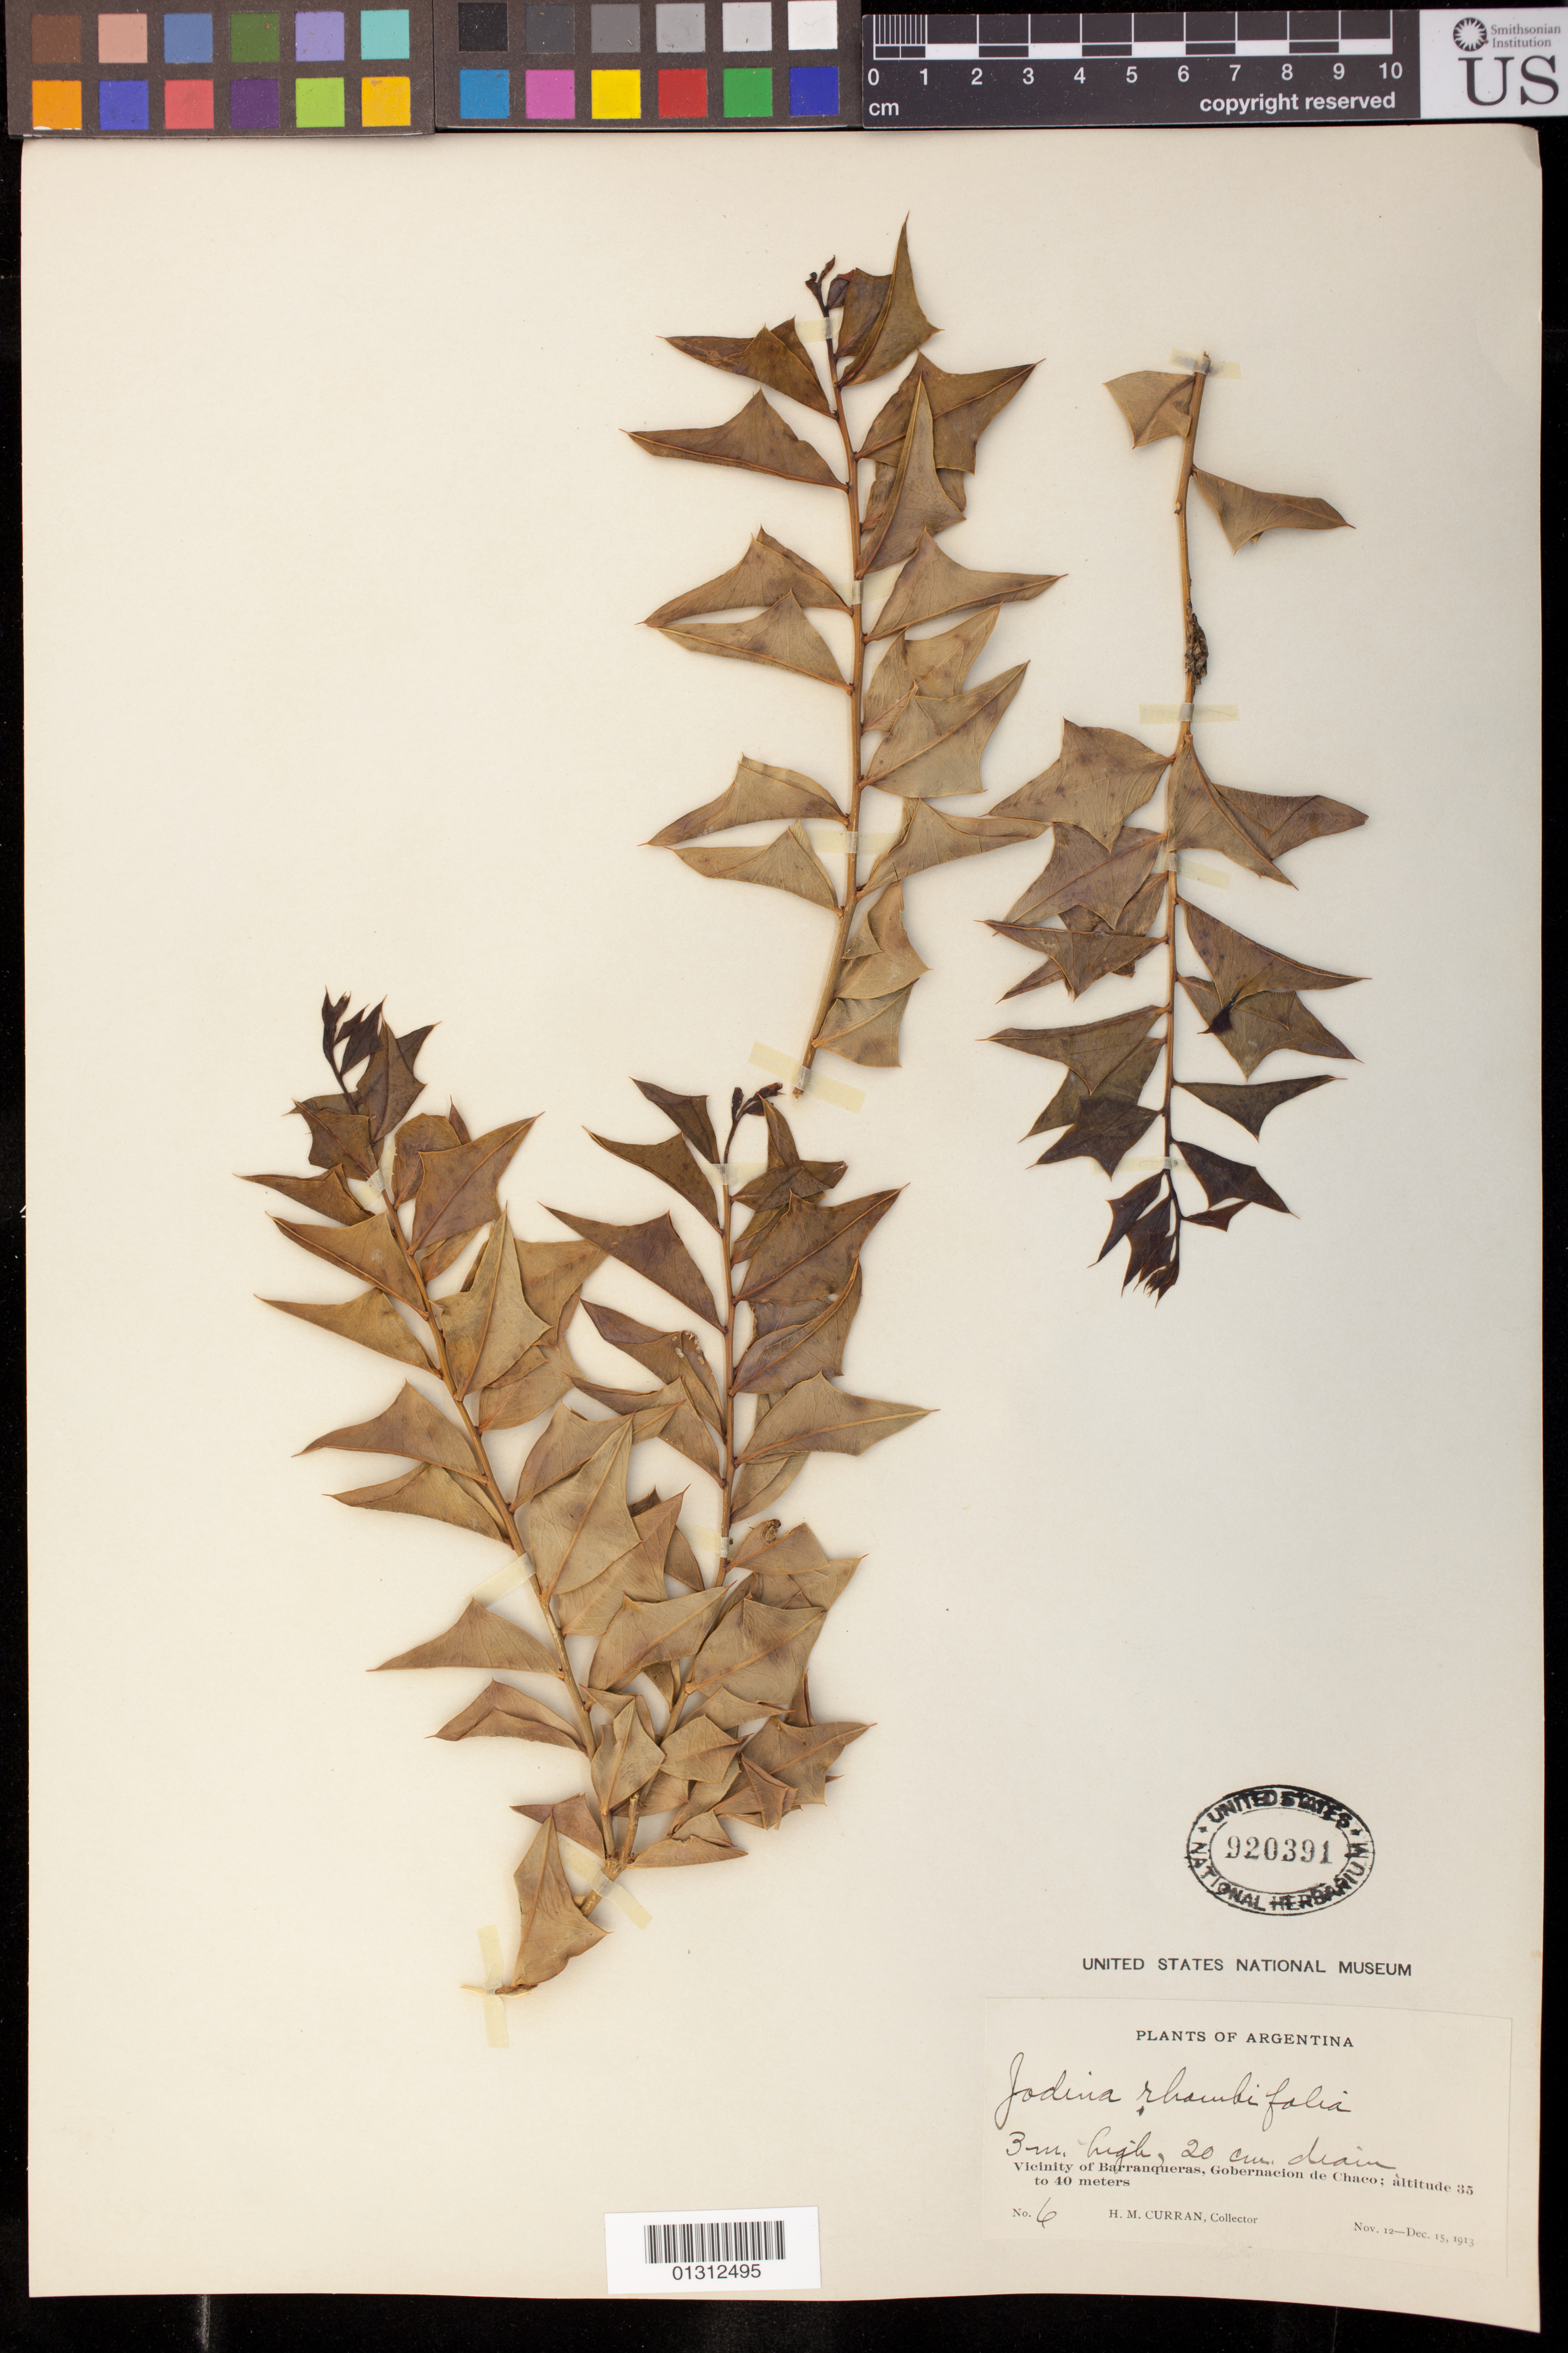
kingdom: Plantae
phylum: Tracheophyta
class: Magnoliopsida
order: Santalales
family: Cervantesiaceae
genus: Jodina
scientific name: Jodina rhombifolia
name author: (Hook. & Arn.) Reissek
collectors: H. M. Curran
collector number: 6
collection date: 1913-11-12/1913-12-15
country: Argentina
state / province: Chaco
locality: Vicinity of Barranqueras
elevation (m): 35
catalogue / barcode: US 920391